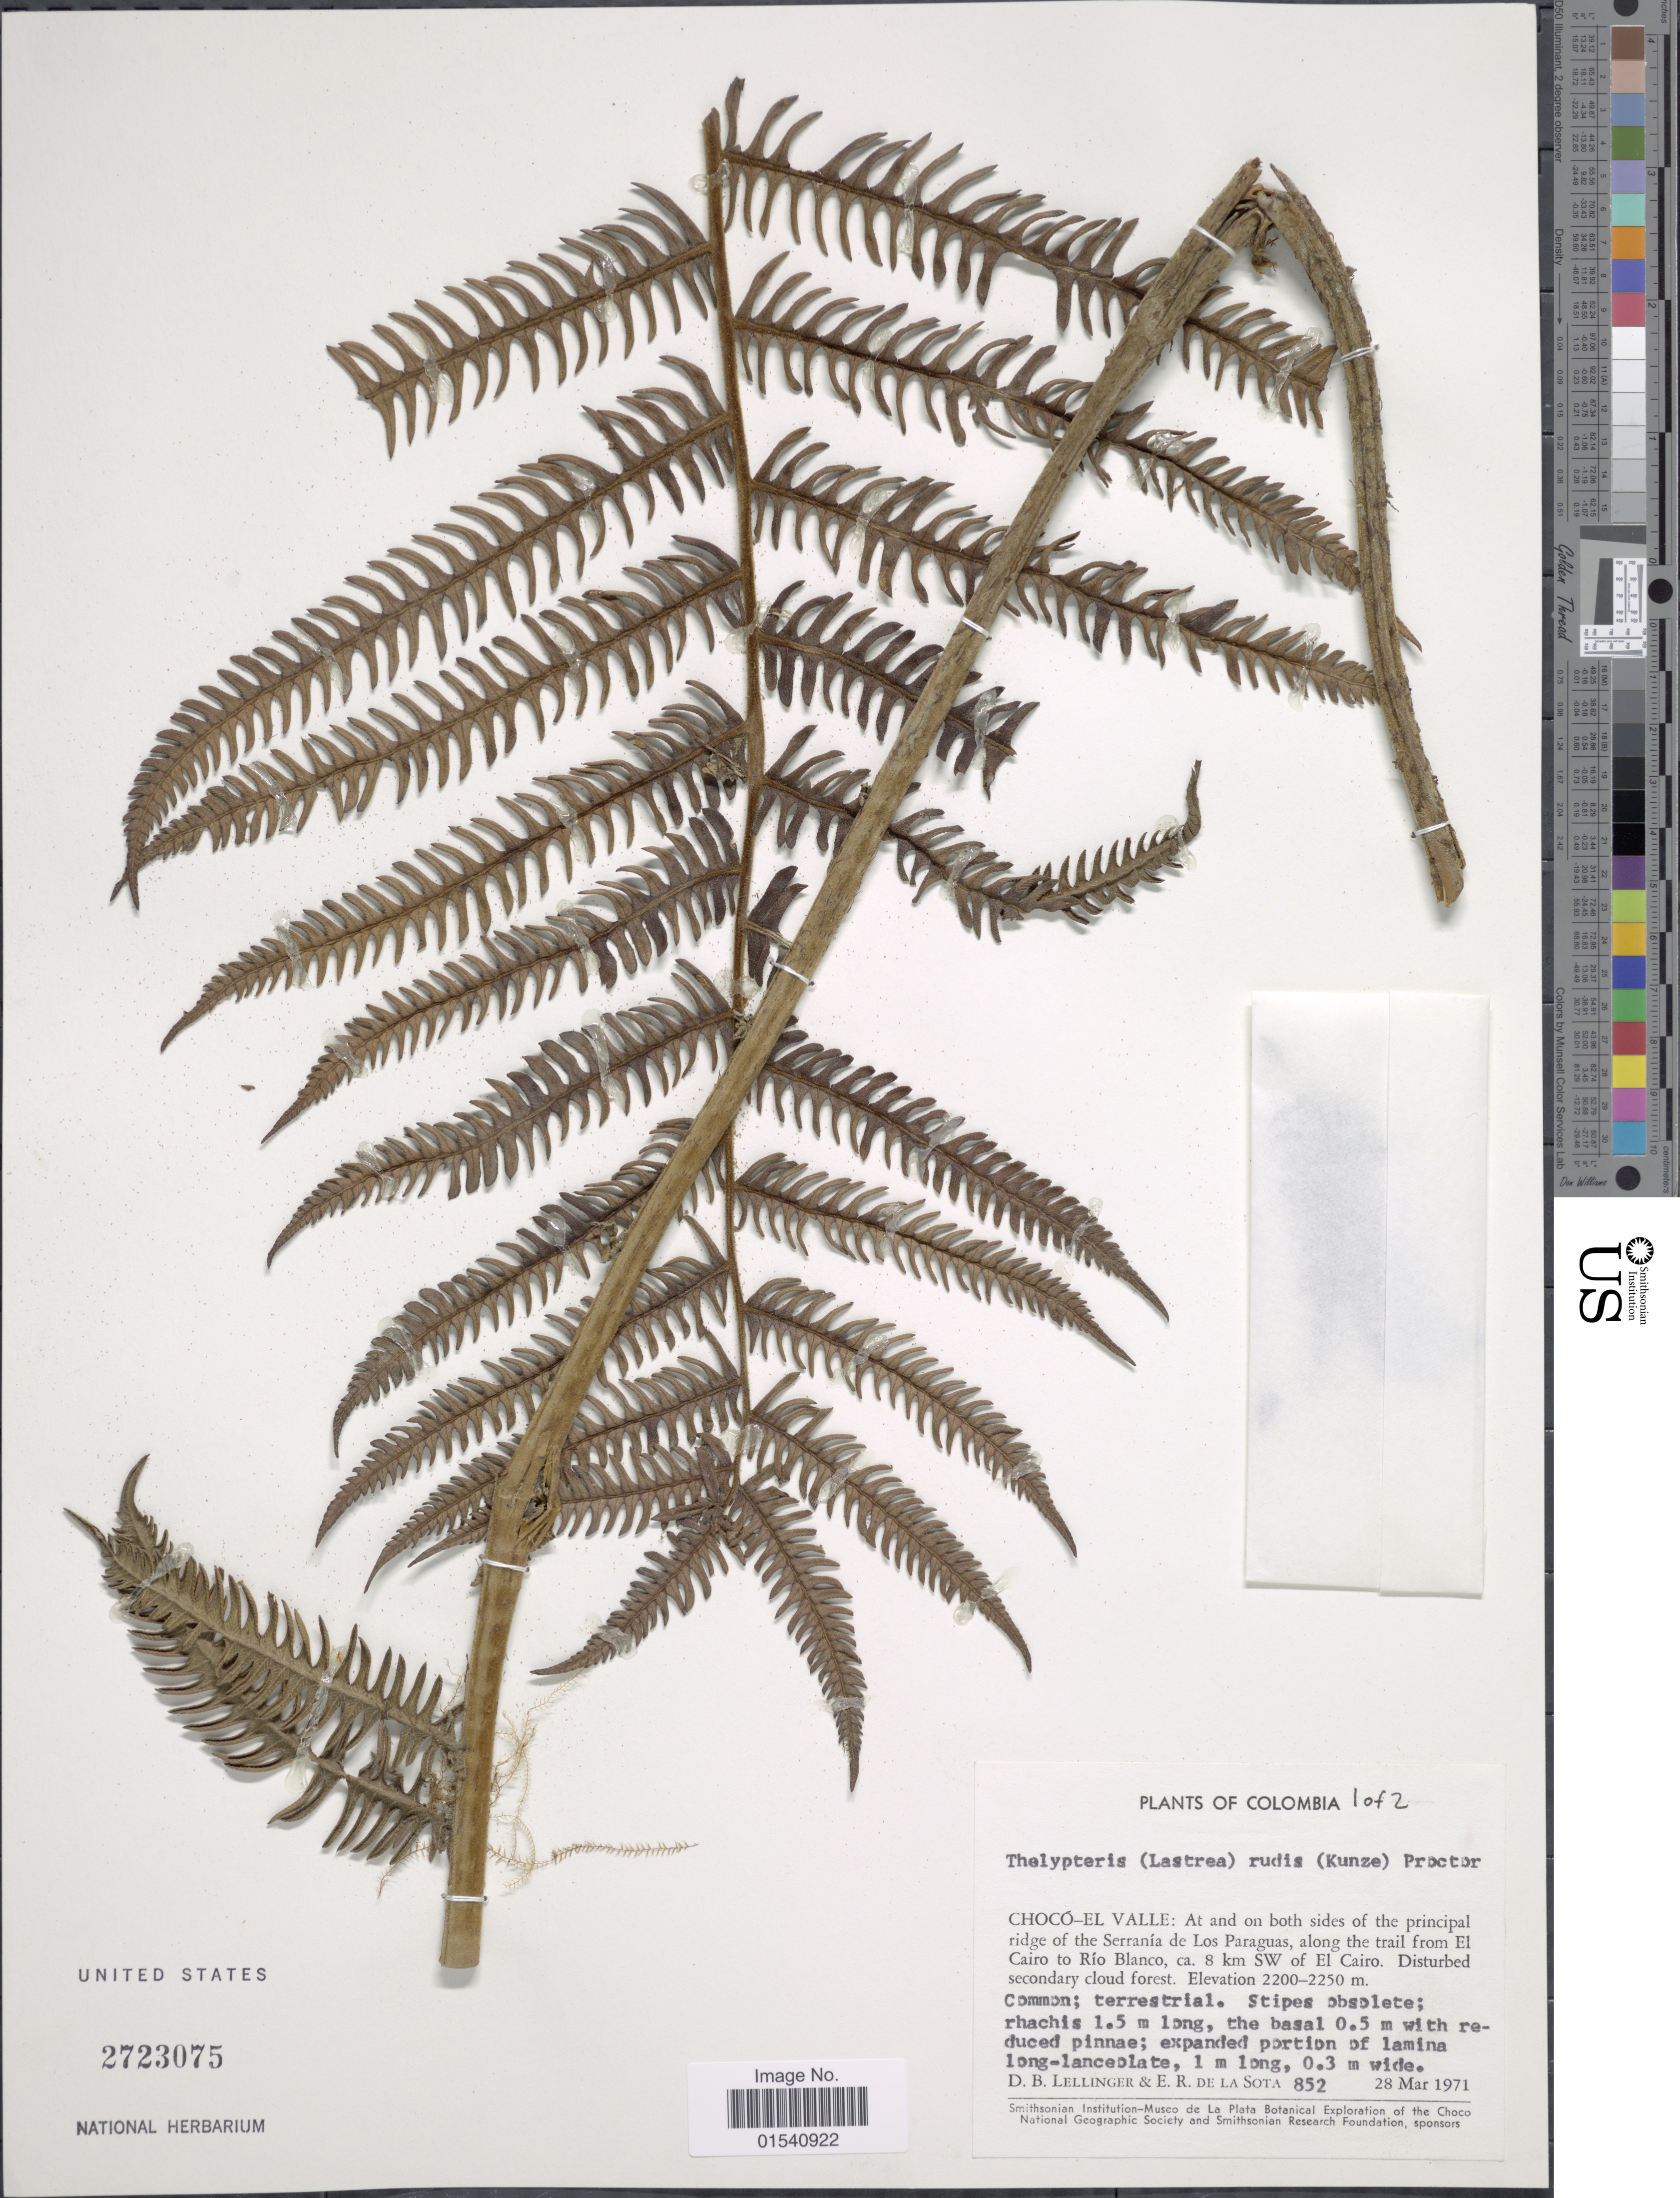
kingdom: Plantae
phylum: Tracheophyta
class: Polypodiopsida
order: Polypodiales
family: Thelypteridaceae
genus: Amauropelta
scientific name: Amauropelta rudis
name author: (Kunze) Pic. Serm.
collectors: D. B. Lellinger & E. R. de la Sota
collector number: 852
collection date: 1971-03-28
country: Colombia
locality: Chocó-El valle: At and both sides of the principal ridge of the Serranía de Los Paraguas, along the trail from El Cairo to Río Blanco, ca. 8 km SW of El Cairo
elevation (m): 2200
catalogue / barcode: US 2723075